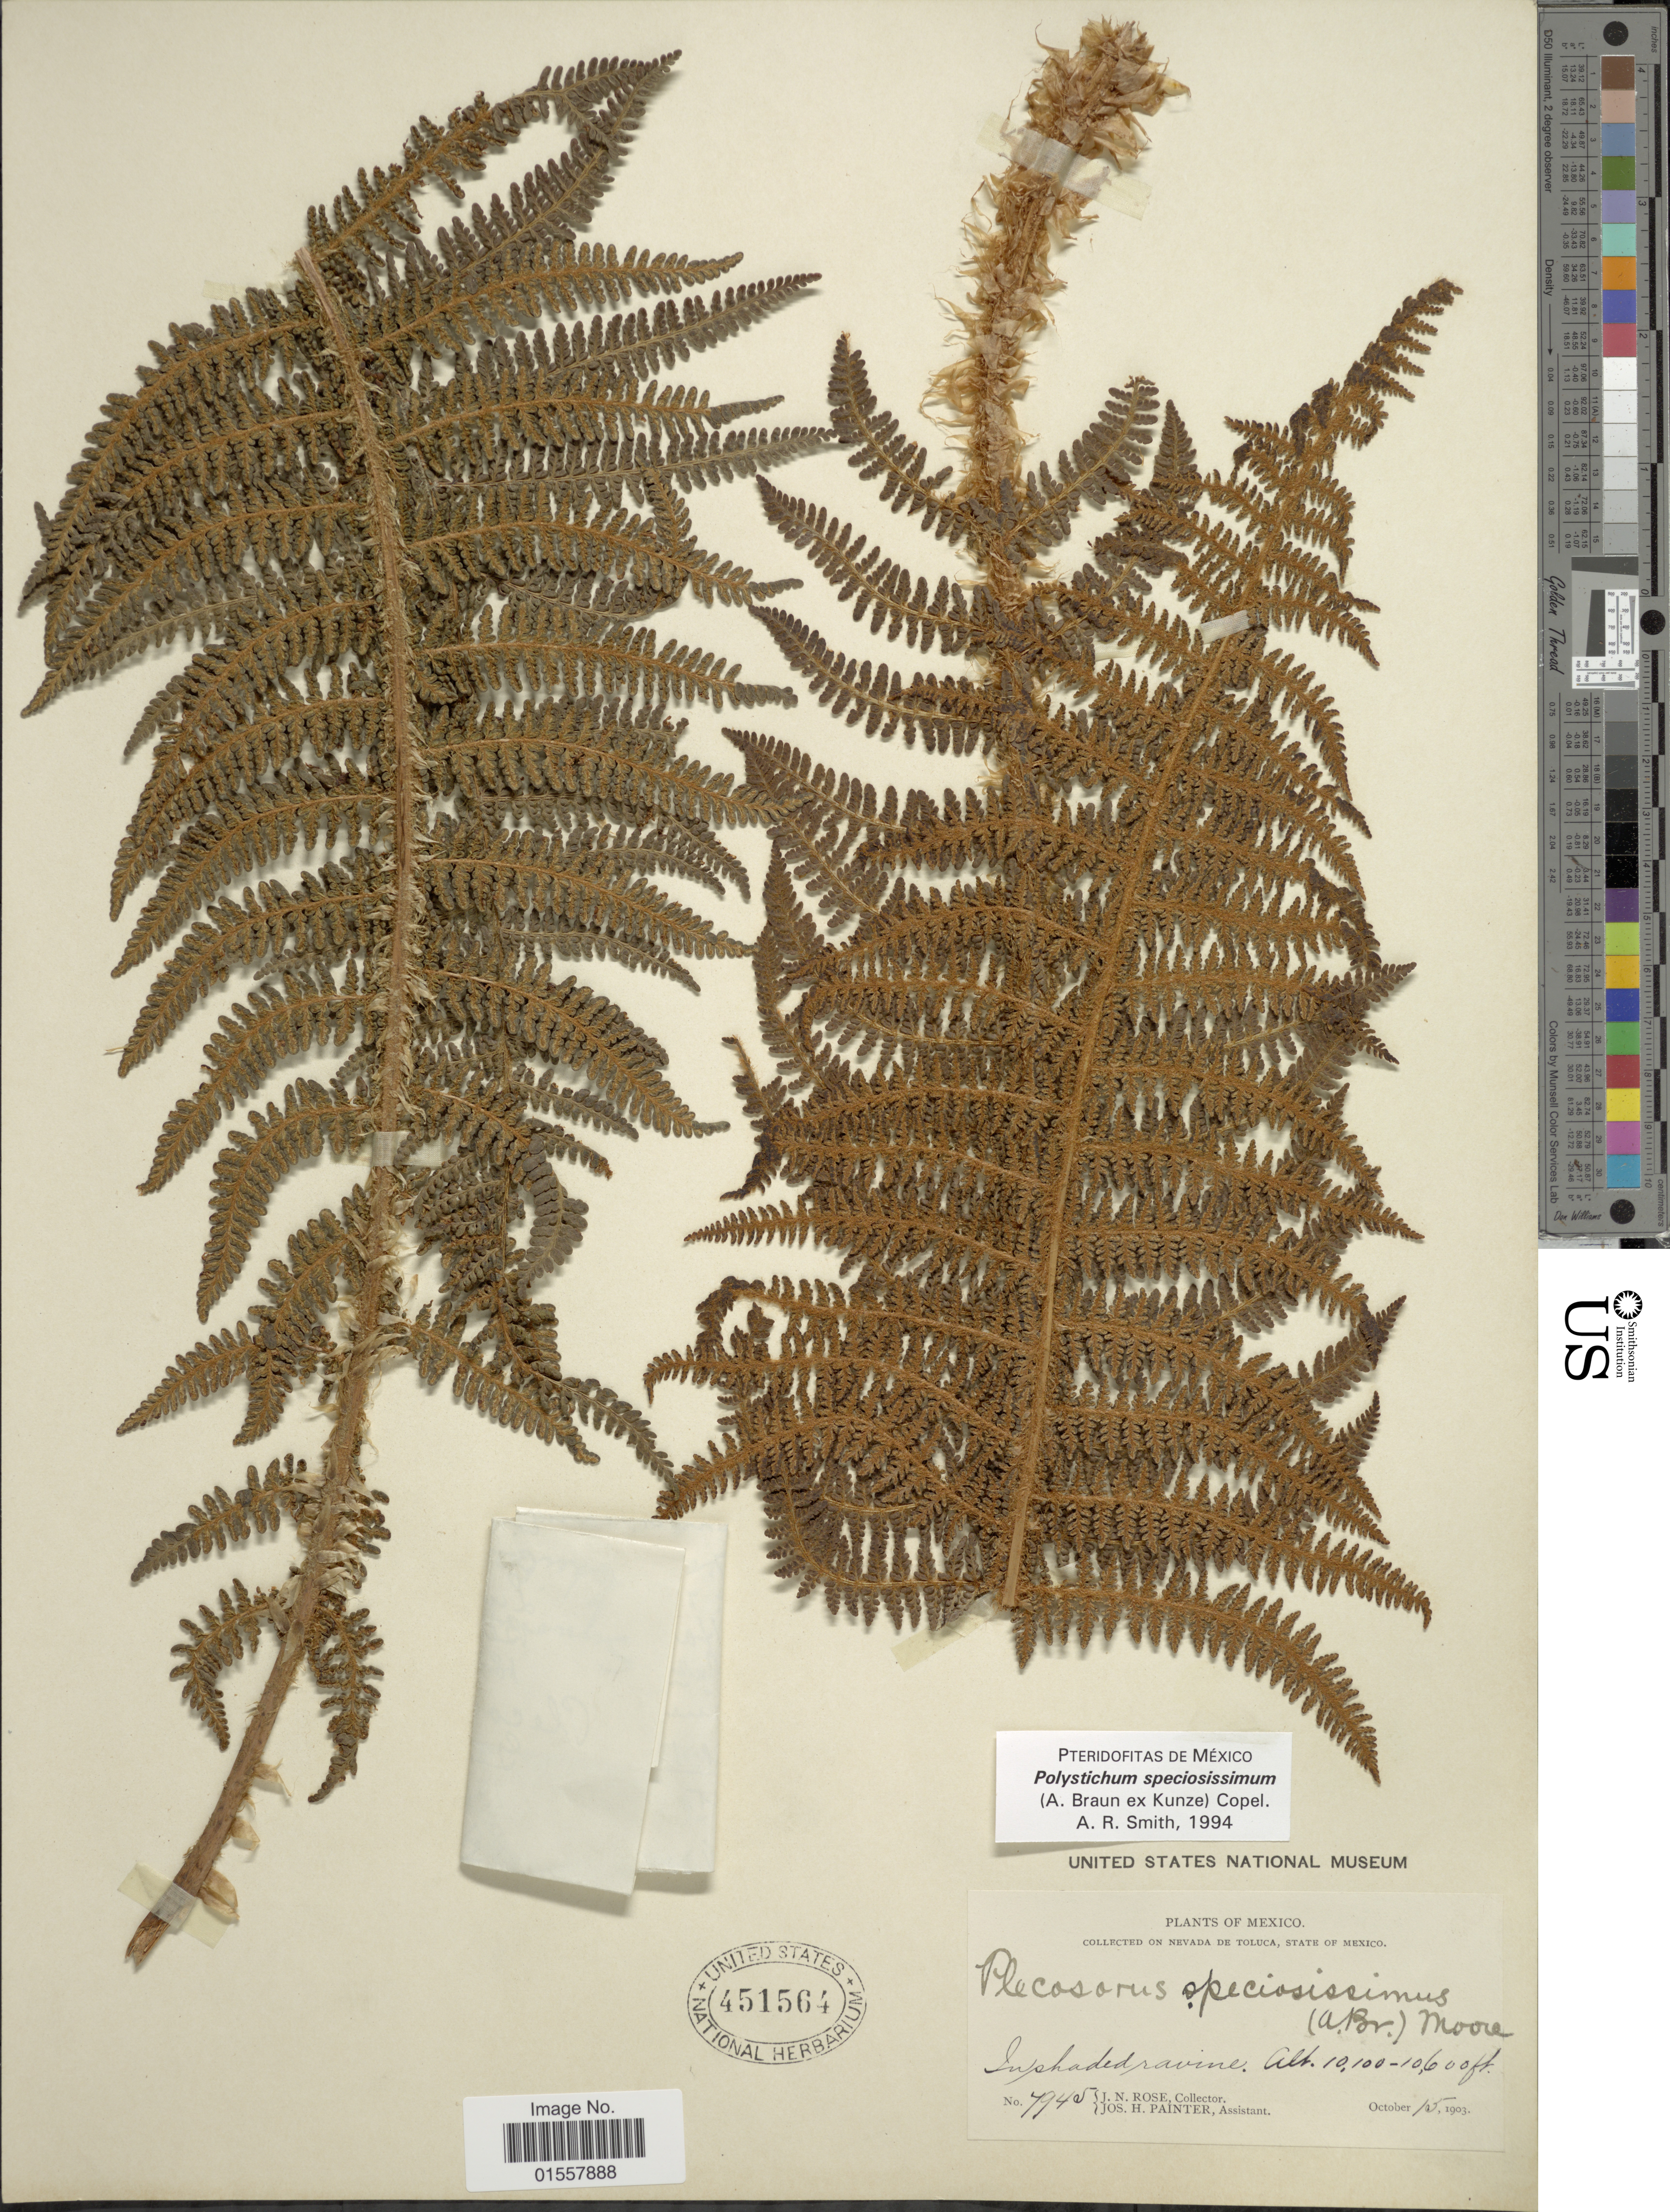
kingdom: Plantae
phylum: Tracheophyta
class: Polypodiopsida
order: Polypodiales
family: Dryopteridaceae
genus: Polystichum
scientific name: Polystichum speciosissimum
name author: (A. Braun ex Kunze) Copel.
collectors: J. N. Rose & J. H. Painter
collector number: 7945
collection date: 1903-10-15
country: Mexico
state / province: México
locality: Nevada de Toluca, State of Mexico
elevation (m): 3078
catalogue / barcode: US 451564